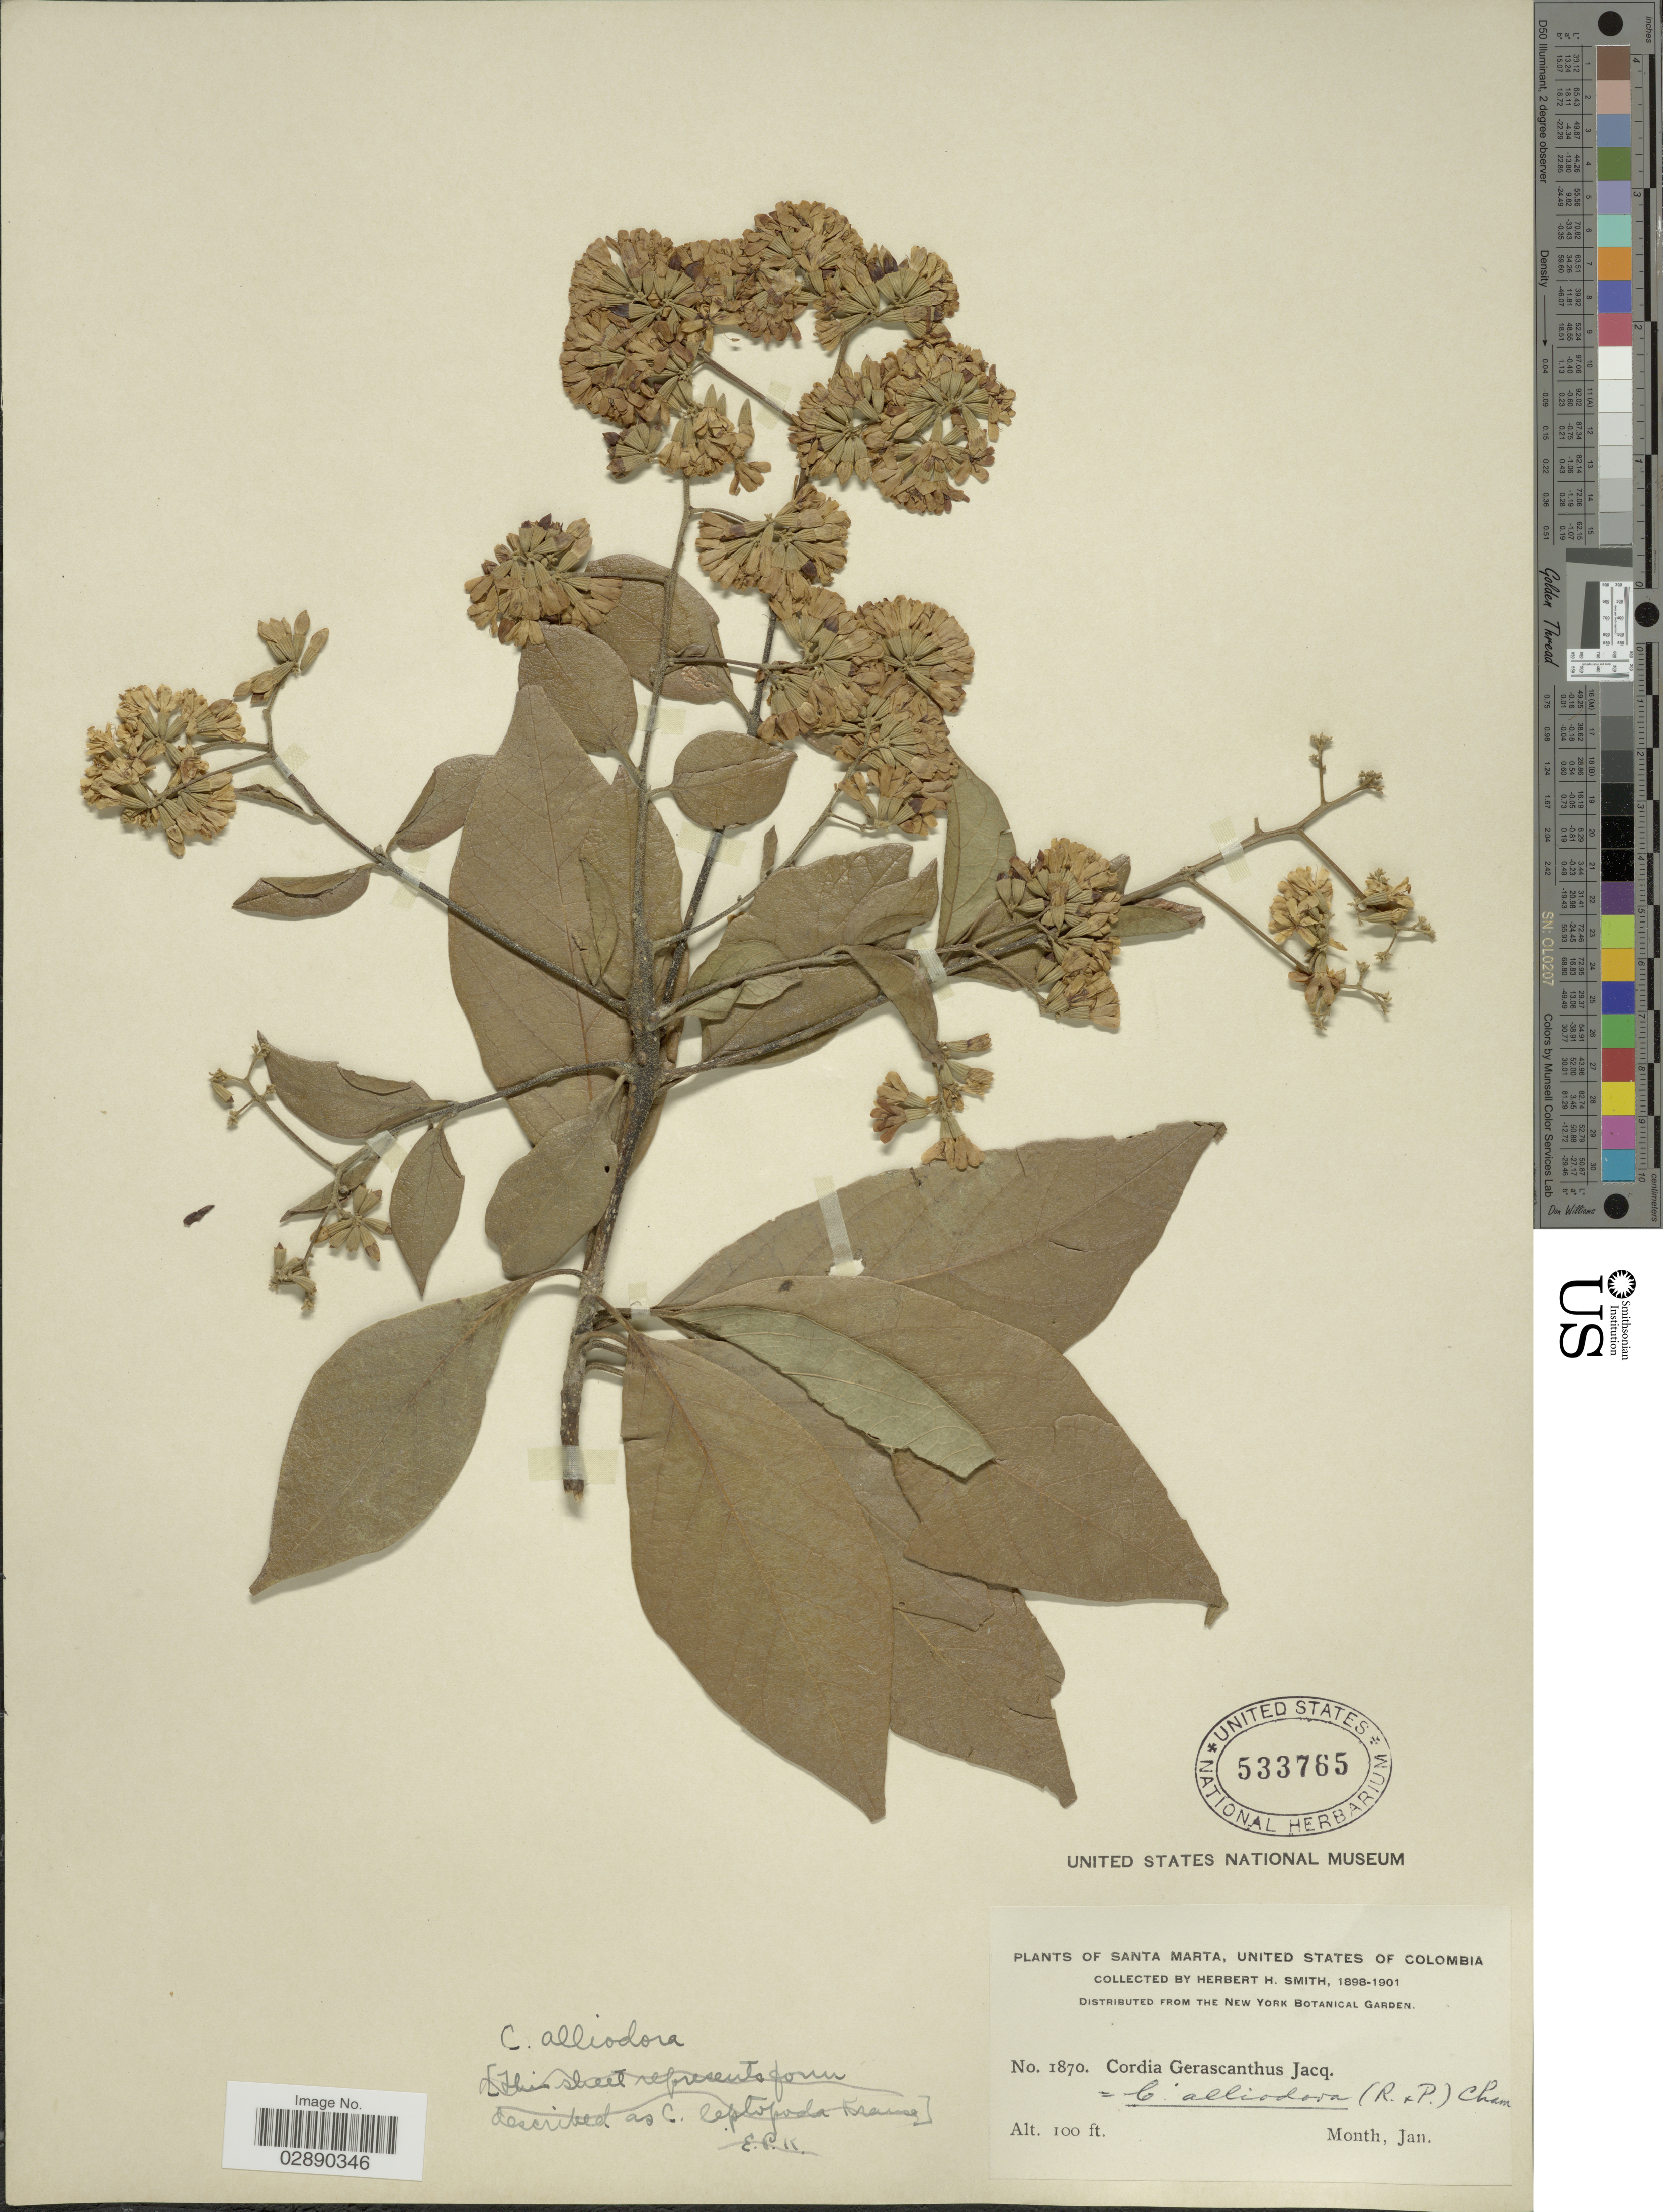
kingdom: Plantae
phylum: Tracheophyta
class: Magnoliopsida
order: Boraginales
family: Cordiaceae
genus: Cordia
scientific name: Cordia alliodora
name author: (Ruiz & Pav.) Oken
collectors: Herbert H. Smith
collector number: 1870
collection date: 1898-01/1901-01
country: Colombia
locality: Santa Marta, United States of Colombia.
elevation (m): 30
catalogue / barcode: US 533765